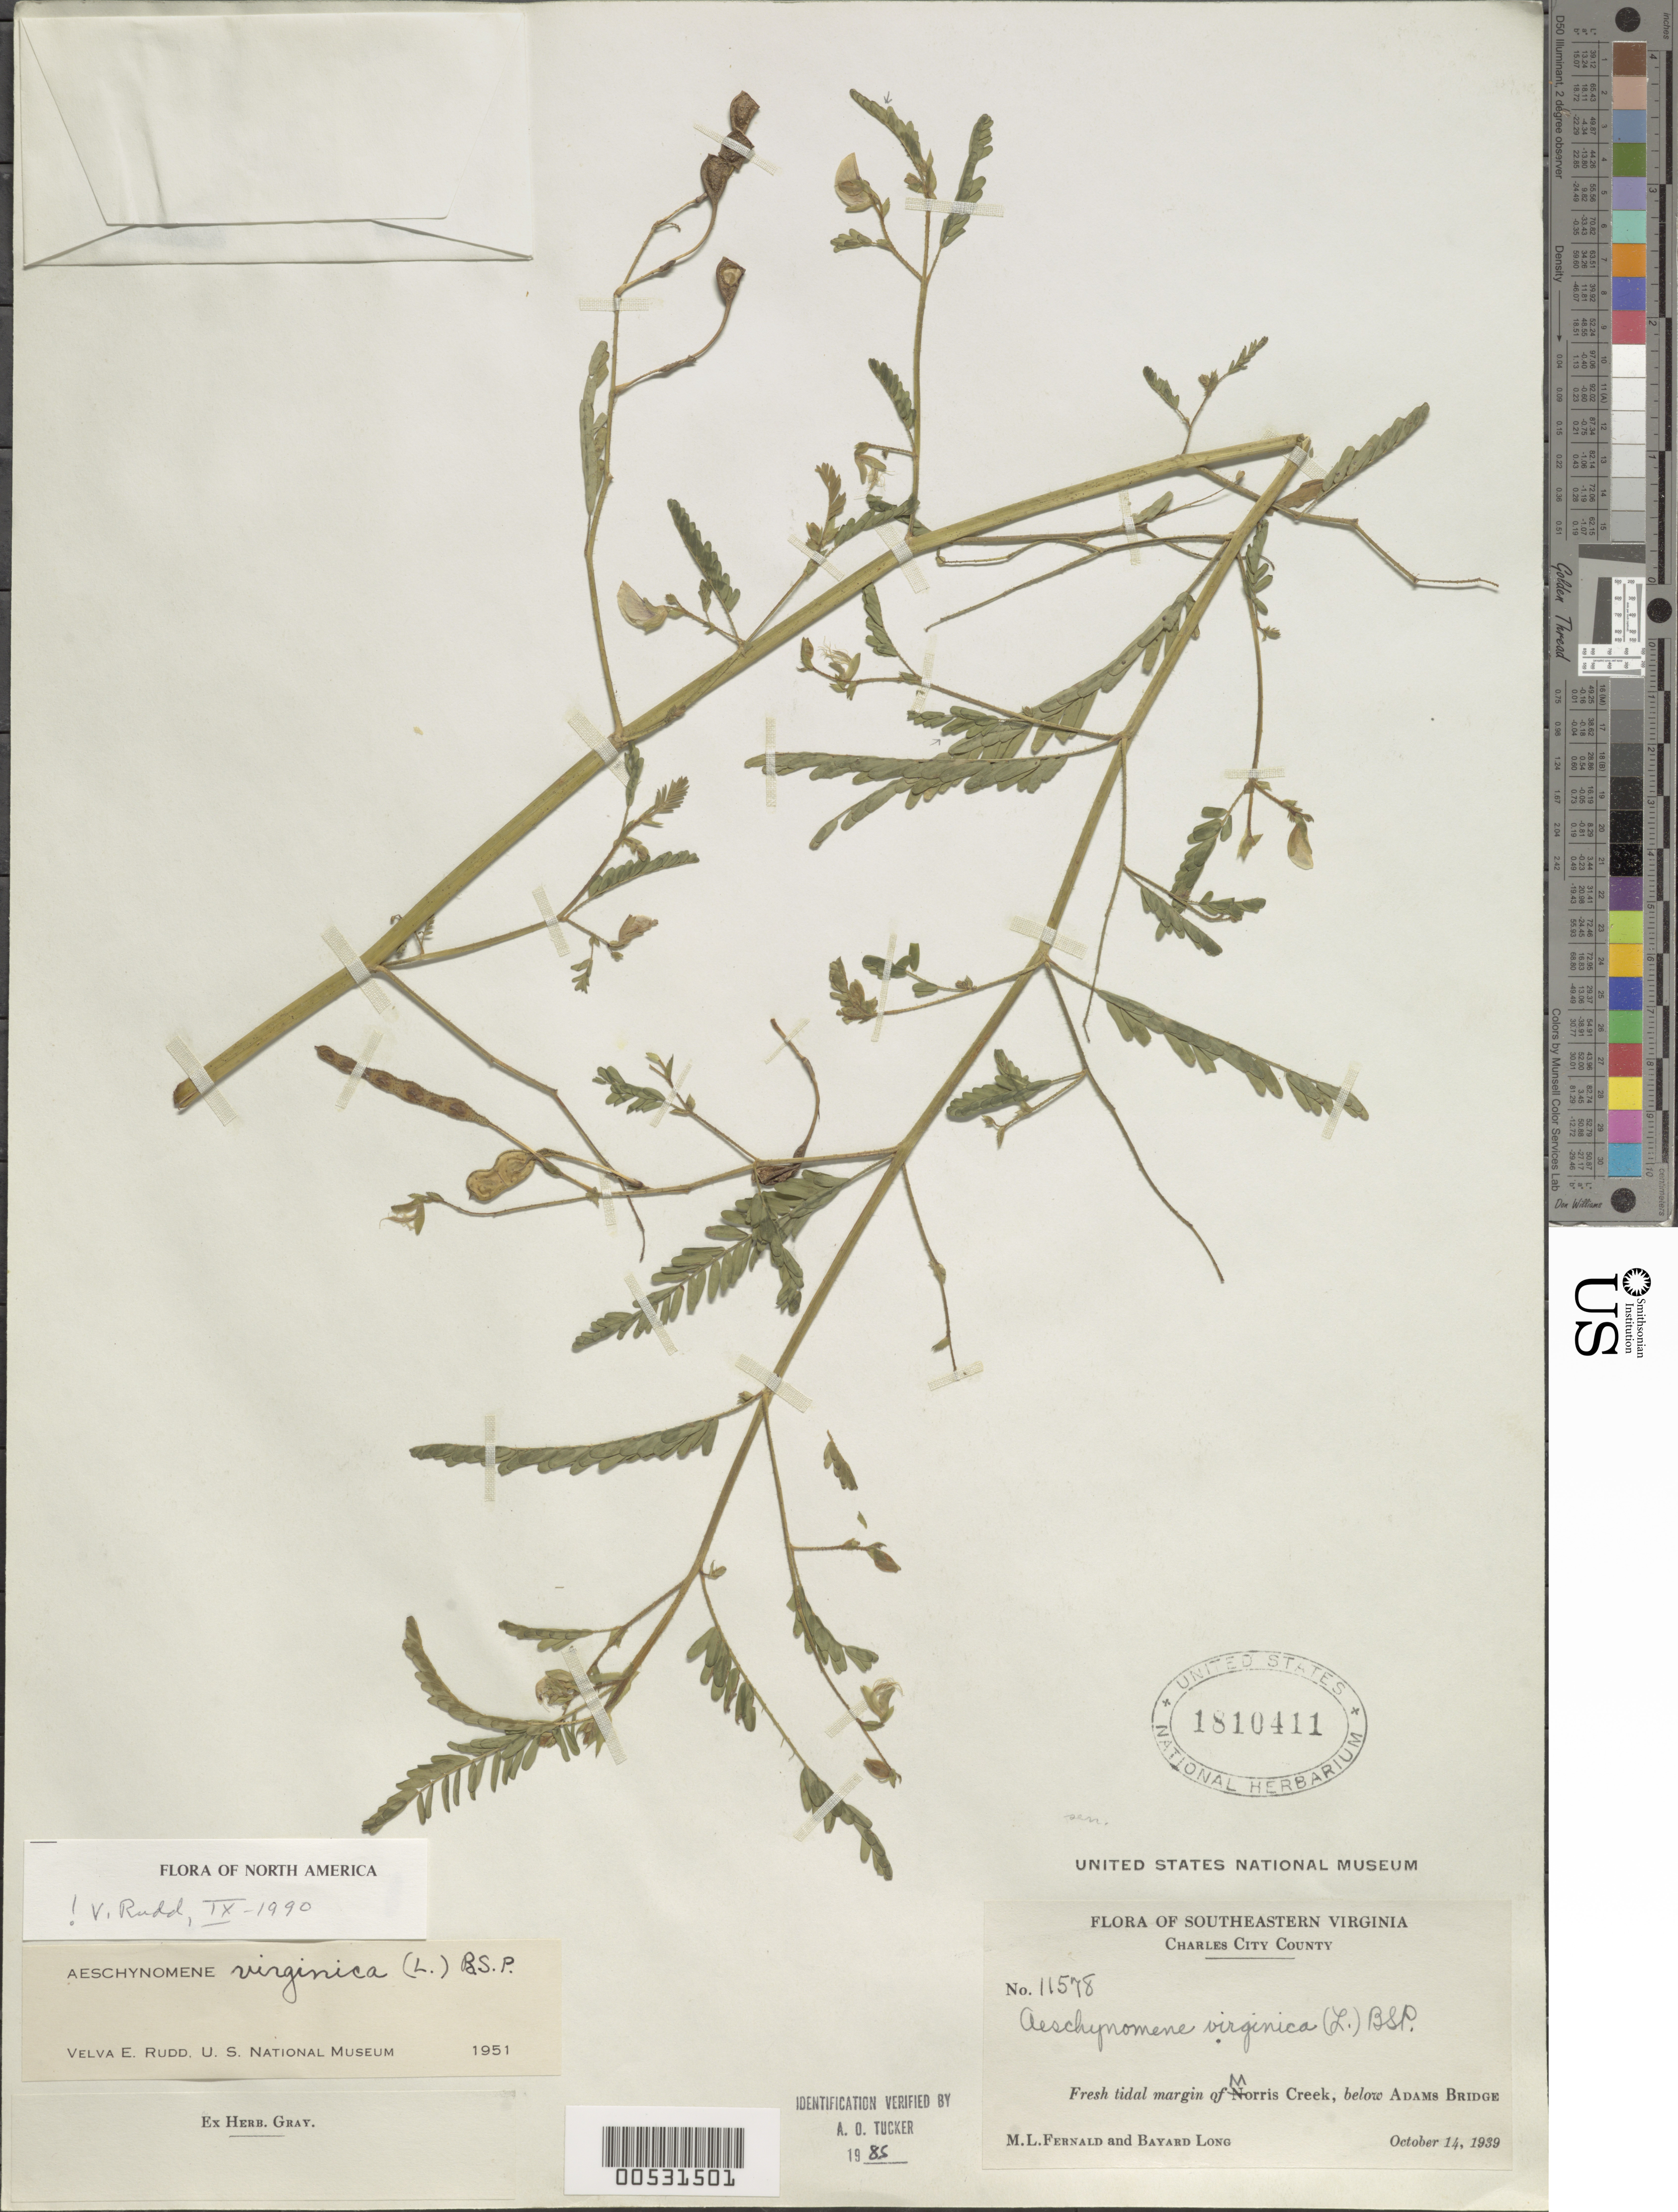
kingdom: Plantae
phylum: Tracheophyta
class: Magnoliopsida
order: Fabales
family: Fabaceae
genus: Aeschynomene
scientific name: Aeschynomene virginica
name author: (L.) Britton, Stearns & Poggenb.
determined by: Rudd, V. E.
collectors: M. L. Fernald & B. Long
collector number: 11578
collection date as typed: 14 Oct 1939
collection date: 1939-10-14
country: United States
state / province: Virginia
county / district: Charles City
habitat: Fresh tidal margin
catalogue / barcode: US 1810411